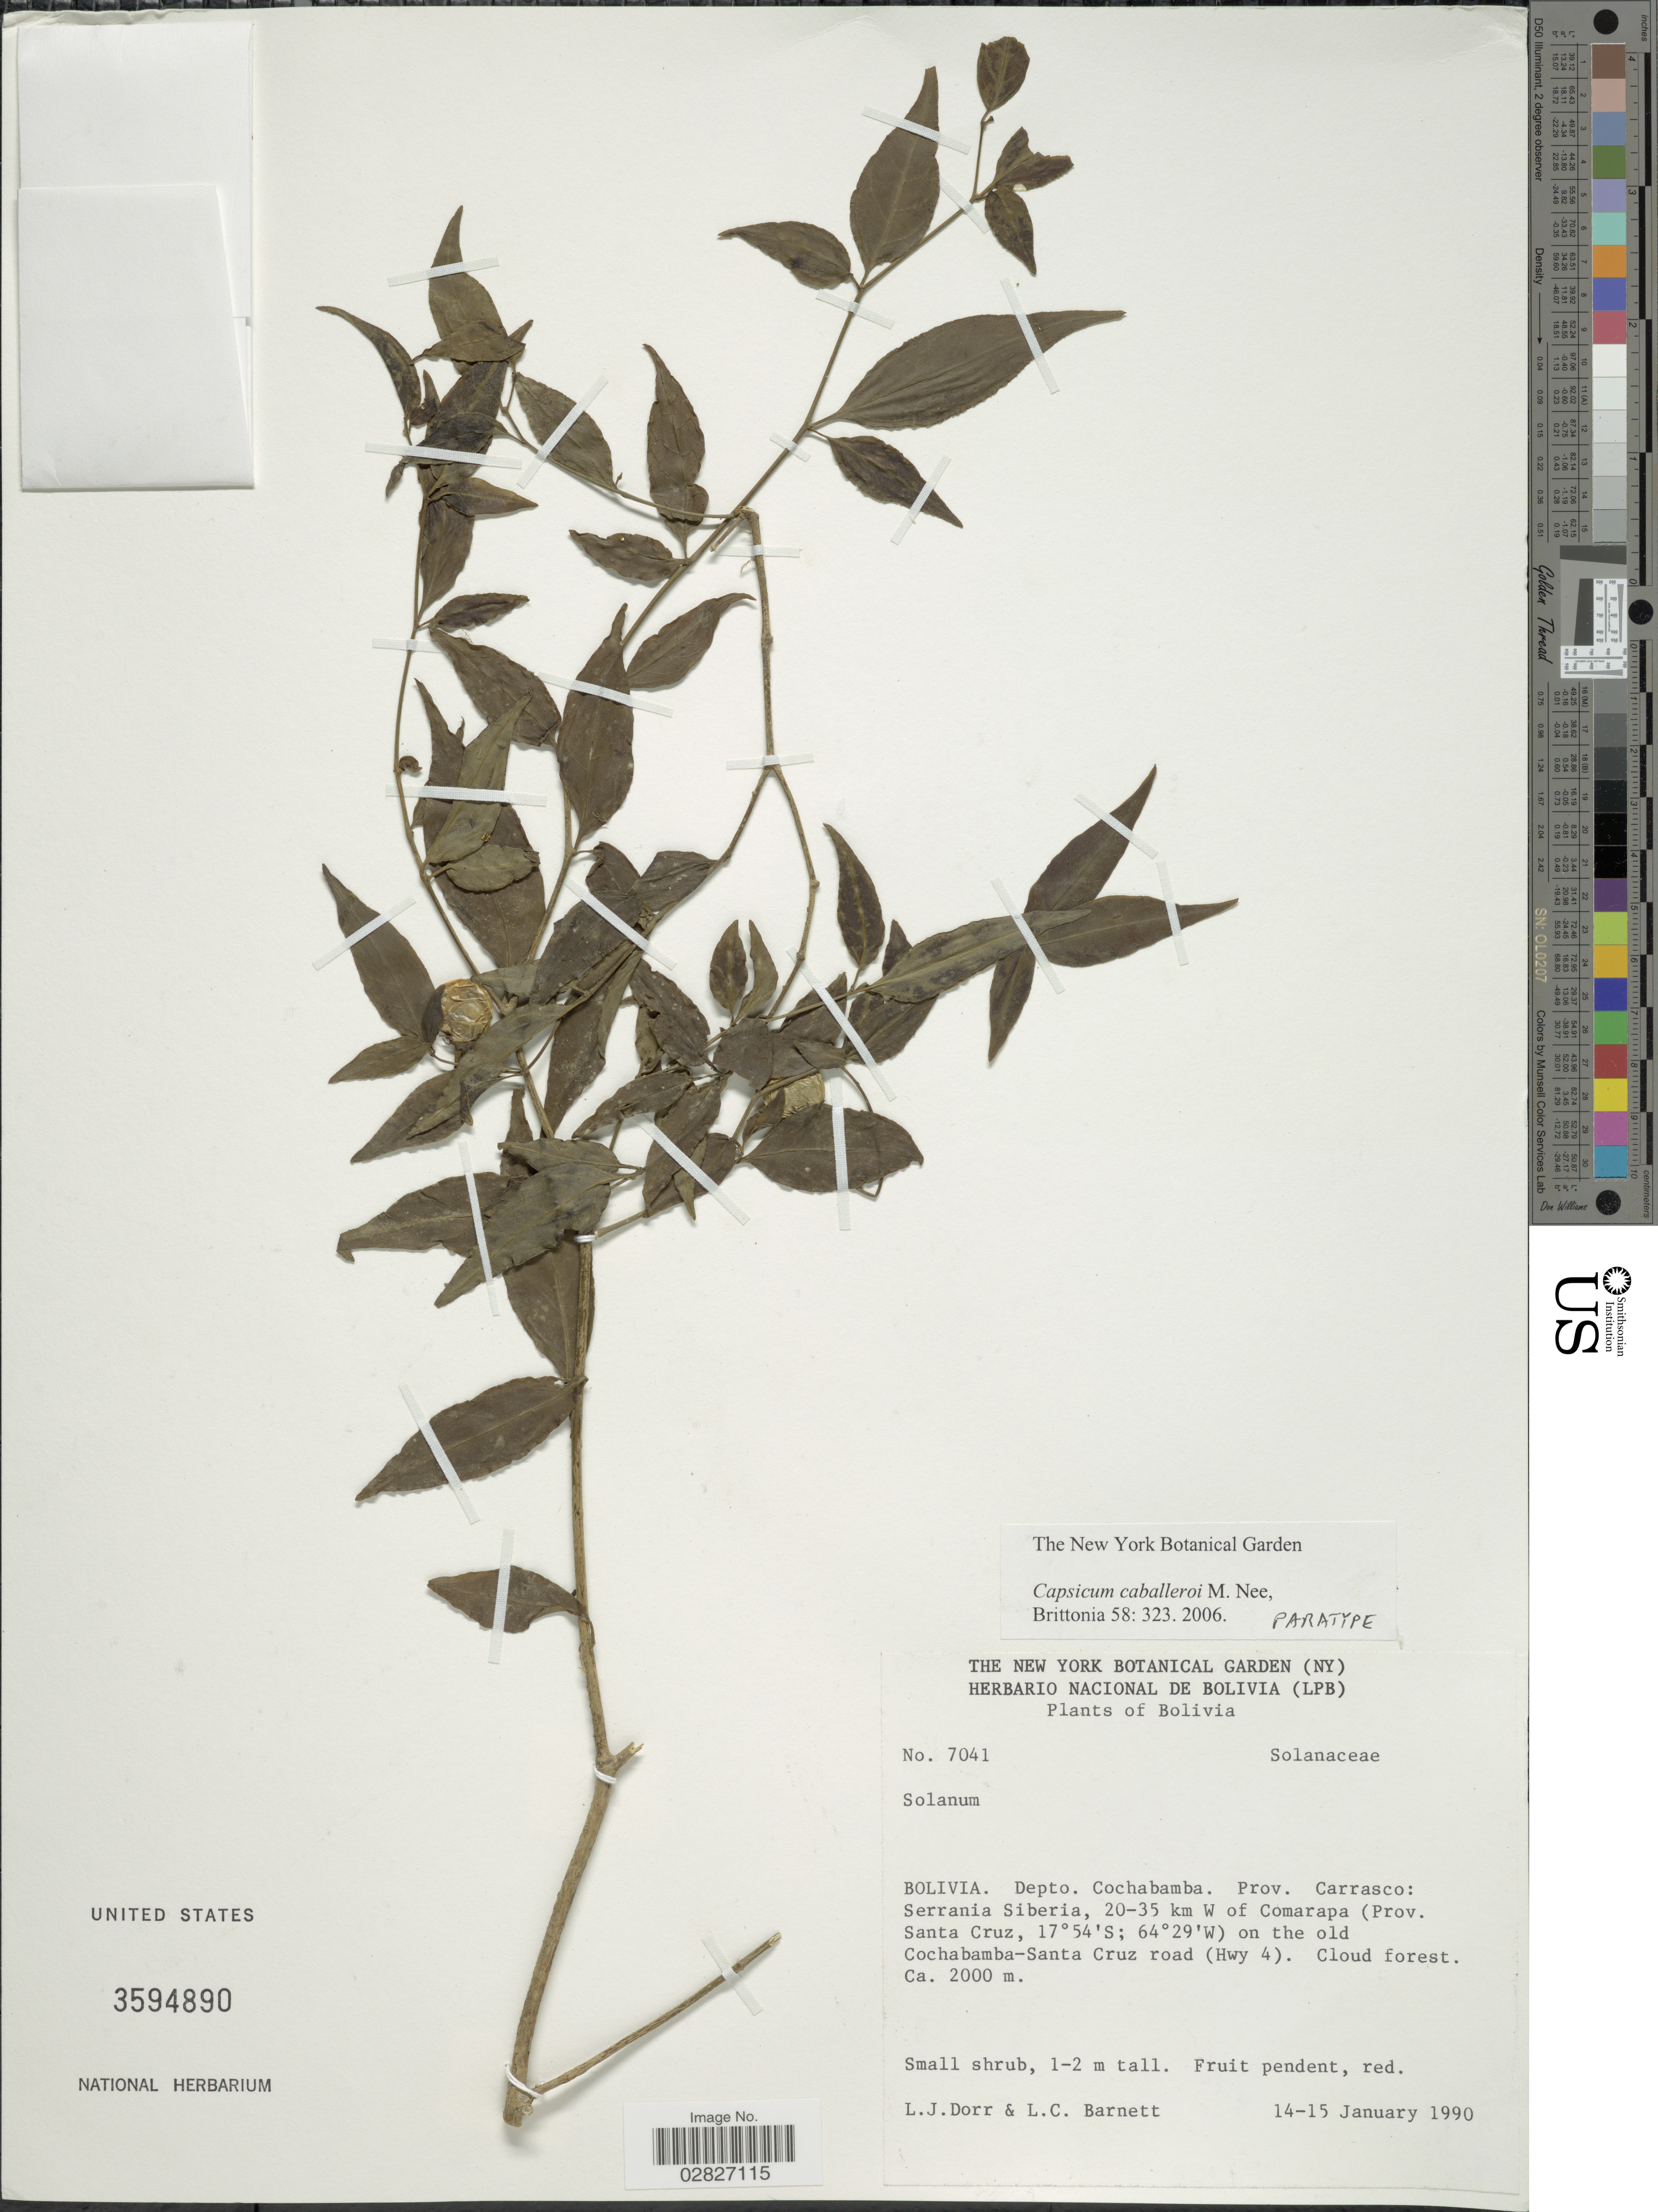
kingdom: Plantae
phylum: Tracheophyta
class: Magnoliopsida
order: Solanales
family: Solanaceae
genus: Capsicum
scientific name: Capsicum caballeroi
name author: M. Nee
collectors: L. J. Dorr & L. C. Barnett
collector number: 7041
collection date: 1990-01-14/1990-01-15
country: Bolivia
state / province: Cochabamba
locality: Depto. Cochabamba, Prov. Carrasco, Serrania Siberia, 20-35 km W of Comarapa (Prov. Santa Cruz), on the old Cochabamba-Santa Cruz road (Hwy 4).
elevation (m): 2000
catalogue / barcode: US 3594890